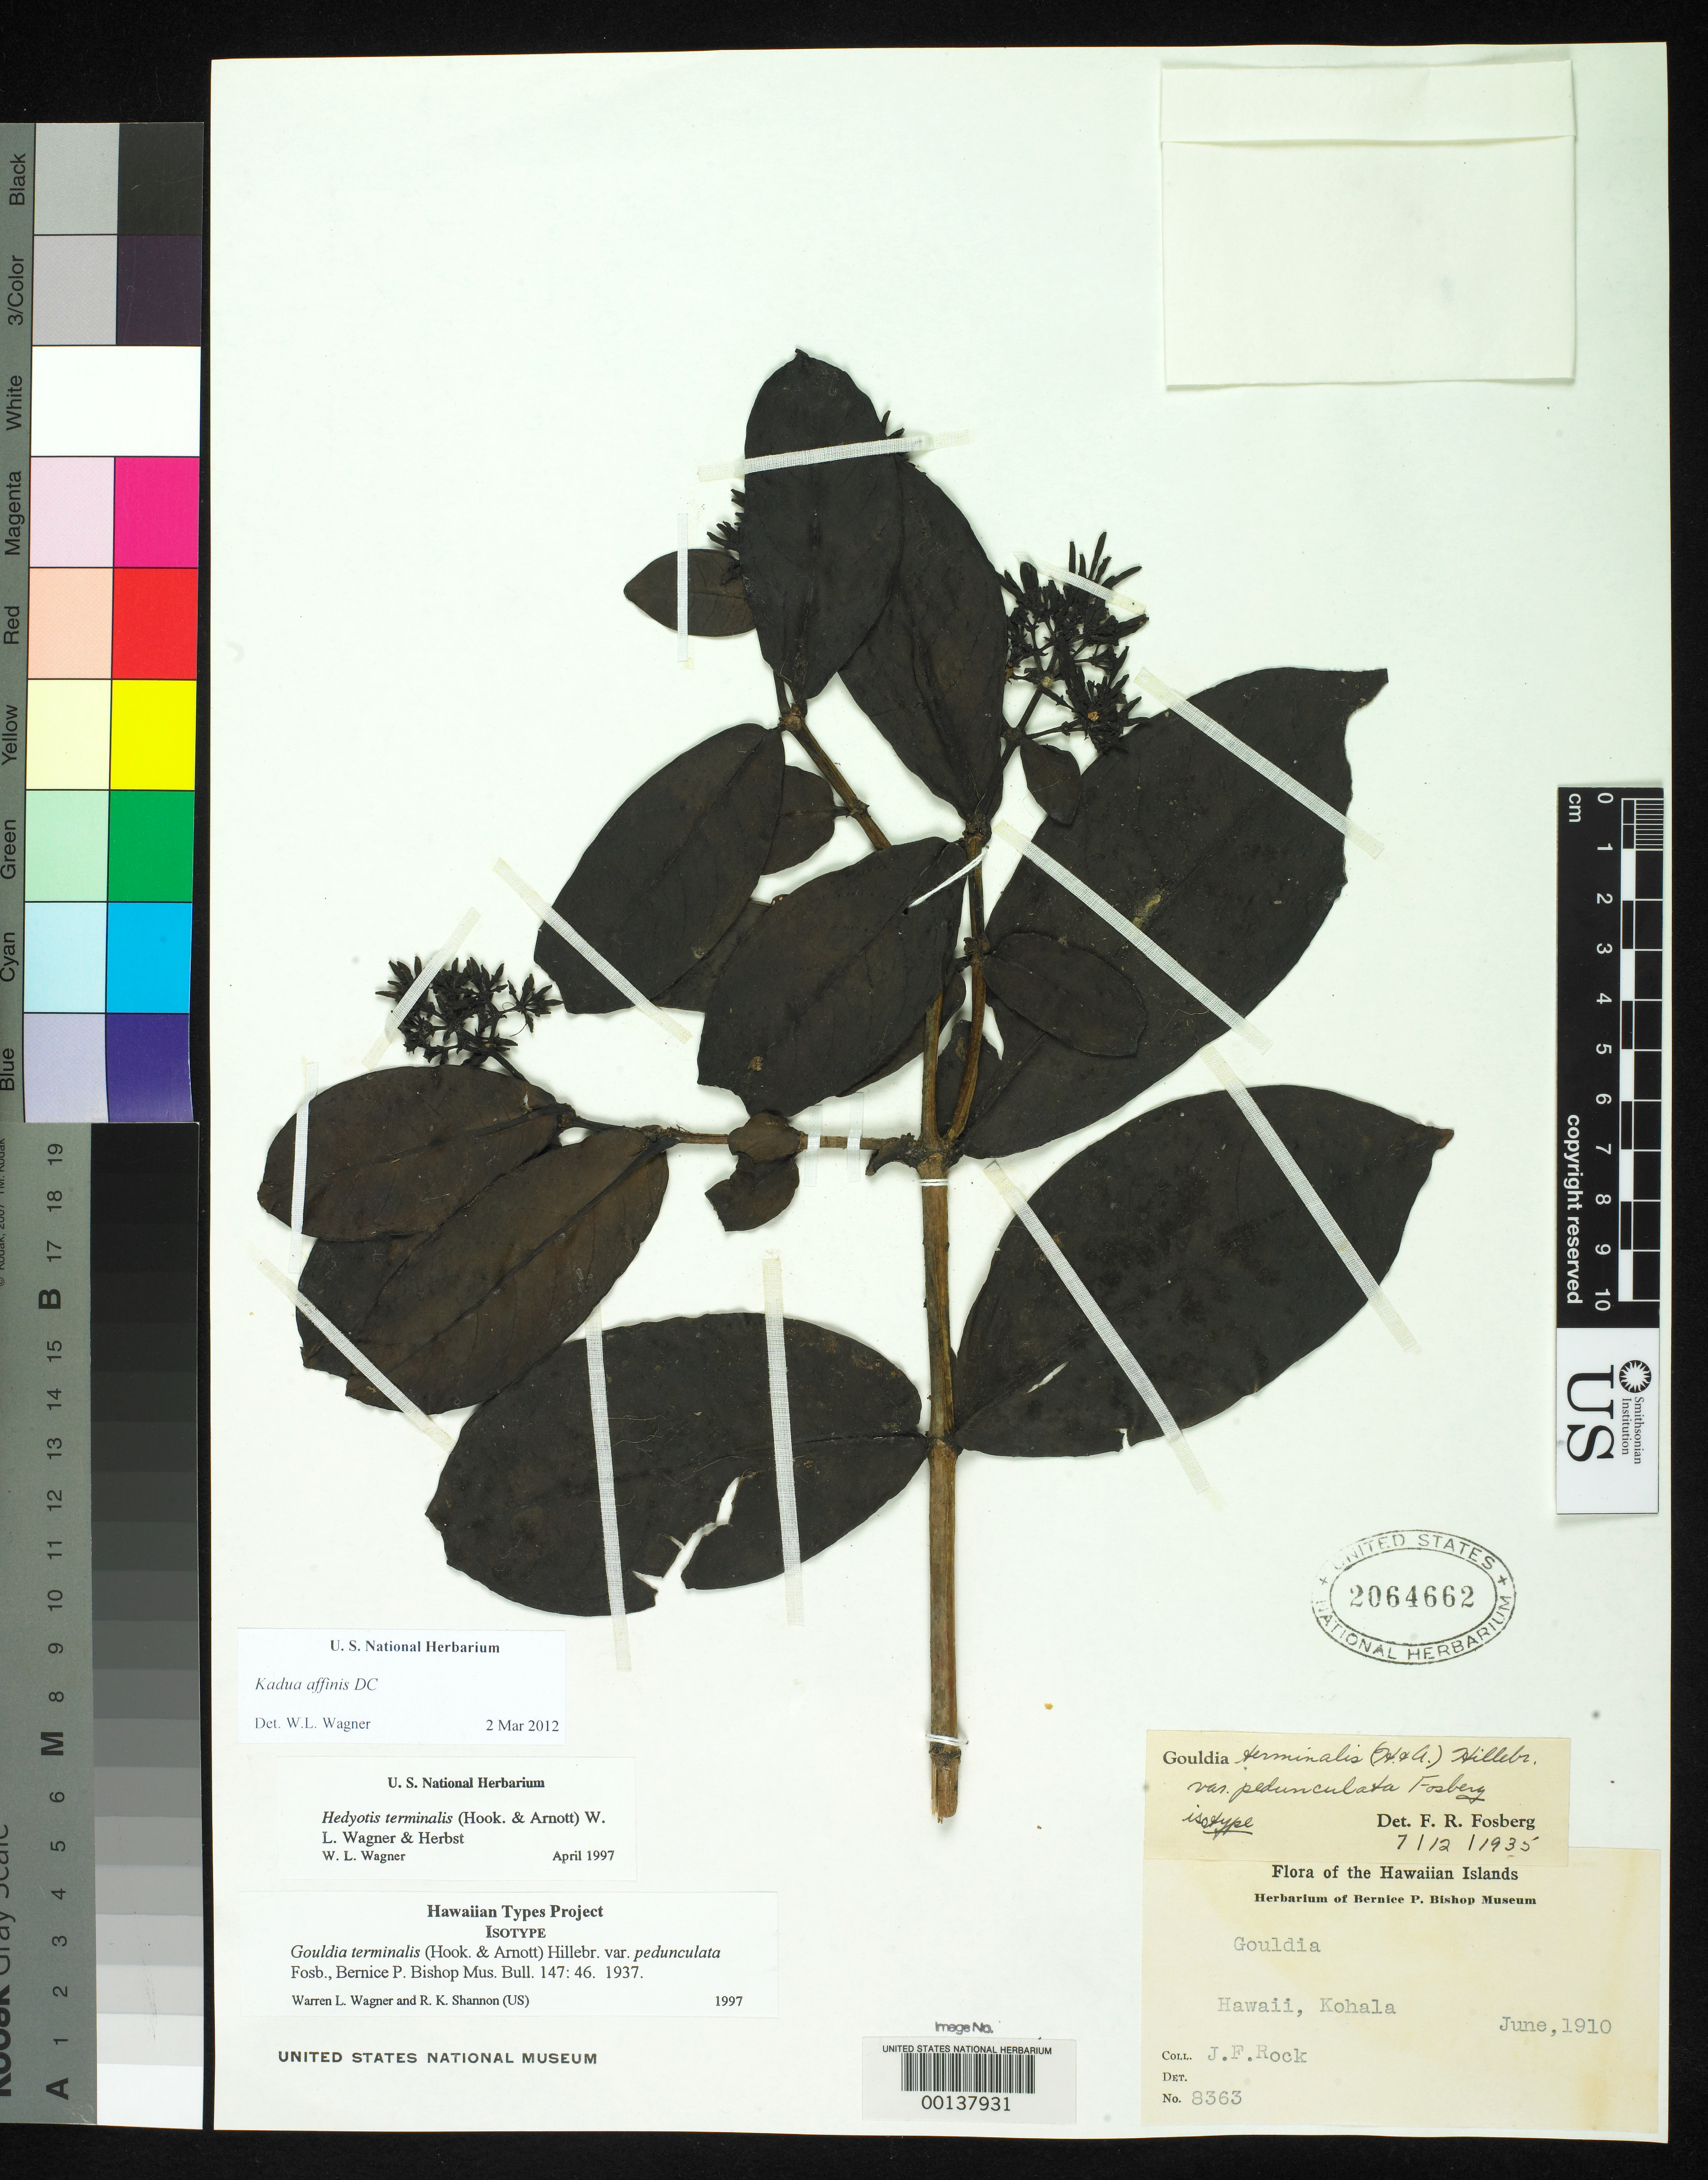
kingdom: Plantae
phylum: Tracheophyta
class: Magnoliopsida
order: Gentianales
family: Rubiaceae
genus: Gouldia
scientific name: Gouldia terminalis var. pedunculata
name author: Fosberg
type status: Isotype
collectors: J. F. Rock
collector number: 8363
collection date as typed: Jun 1910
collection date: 1910-06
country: United States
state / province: Hawaii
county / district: Hawaii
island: Hawaii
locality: Kohala.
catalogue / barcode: US 2064662